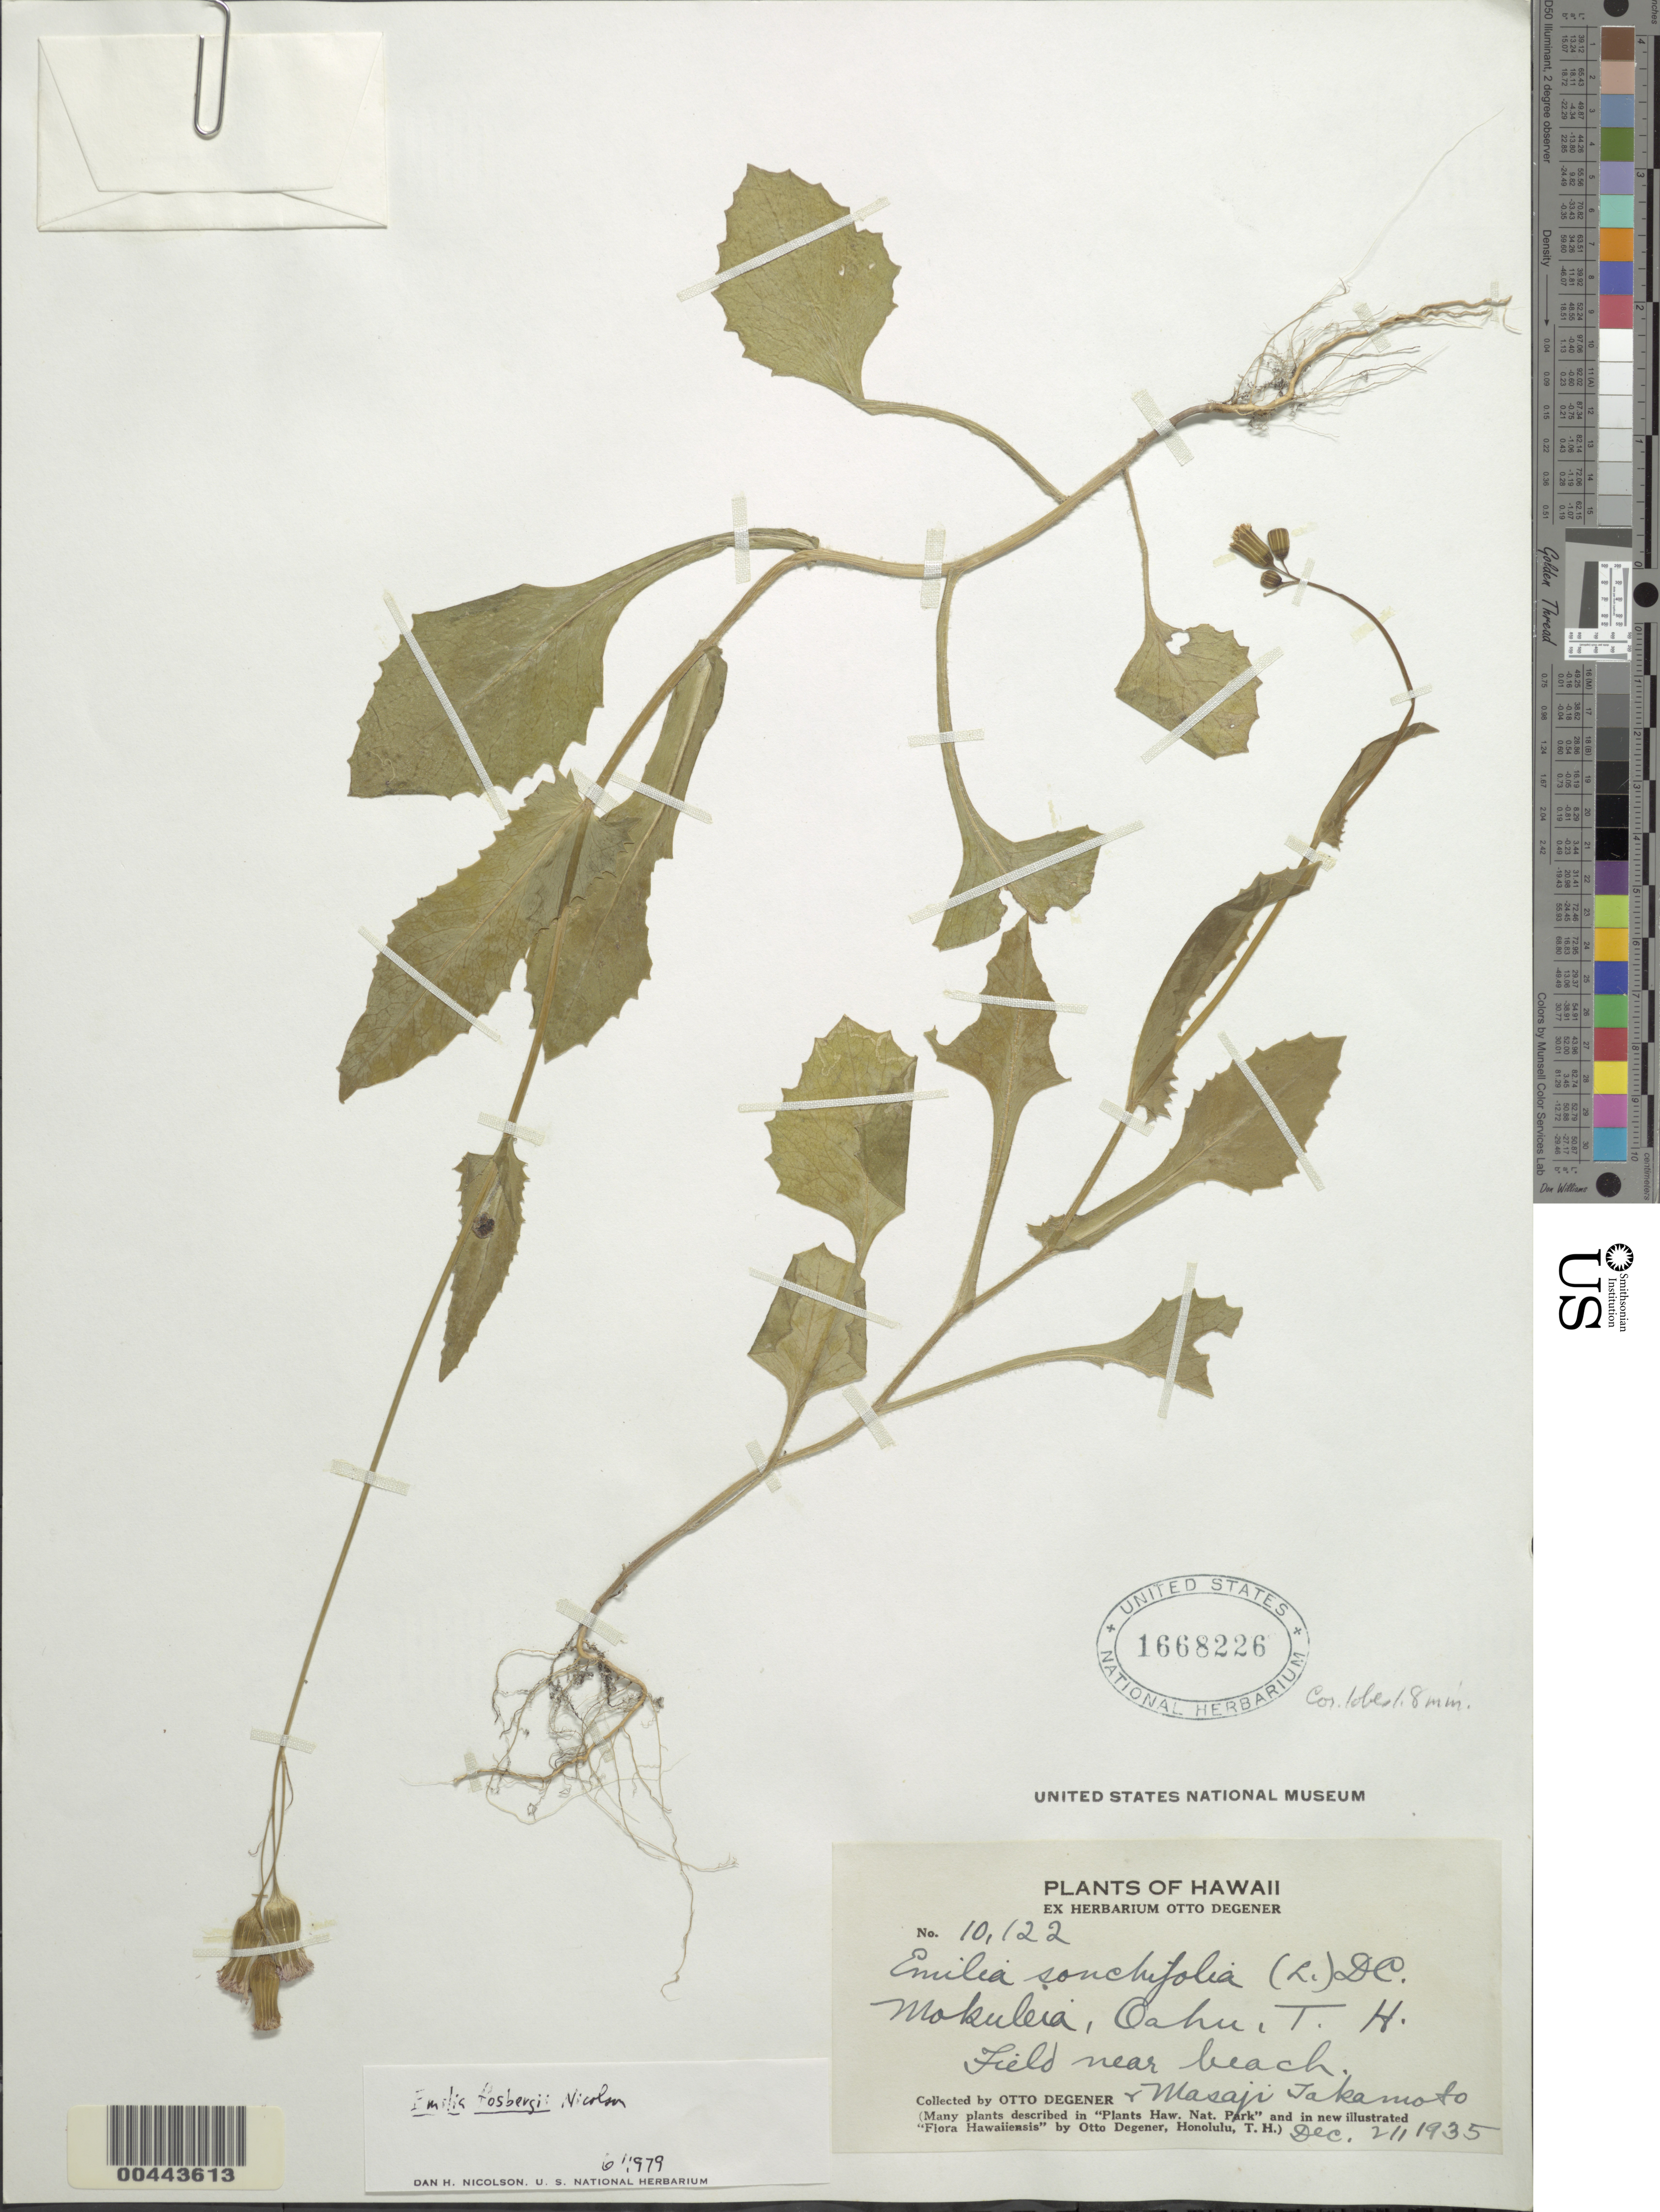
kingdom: Plantae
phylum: Tracheophyta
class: Magnoliopsida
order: Asterales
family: Asteraceae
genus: Emilia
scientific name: Emilia fosbergii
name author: Nicolson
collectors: O. Degener & M. Takamoto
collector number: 10122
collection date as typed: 21 Dec 1935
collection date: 1935-12-21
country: United States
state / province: Hawaii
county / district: Honolulu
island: Oahu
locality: Mokuleia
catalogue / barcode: US 1668226